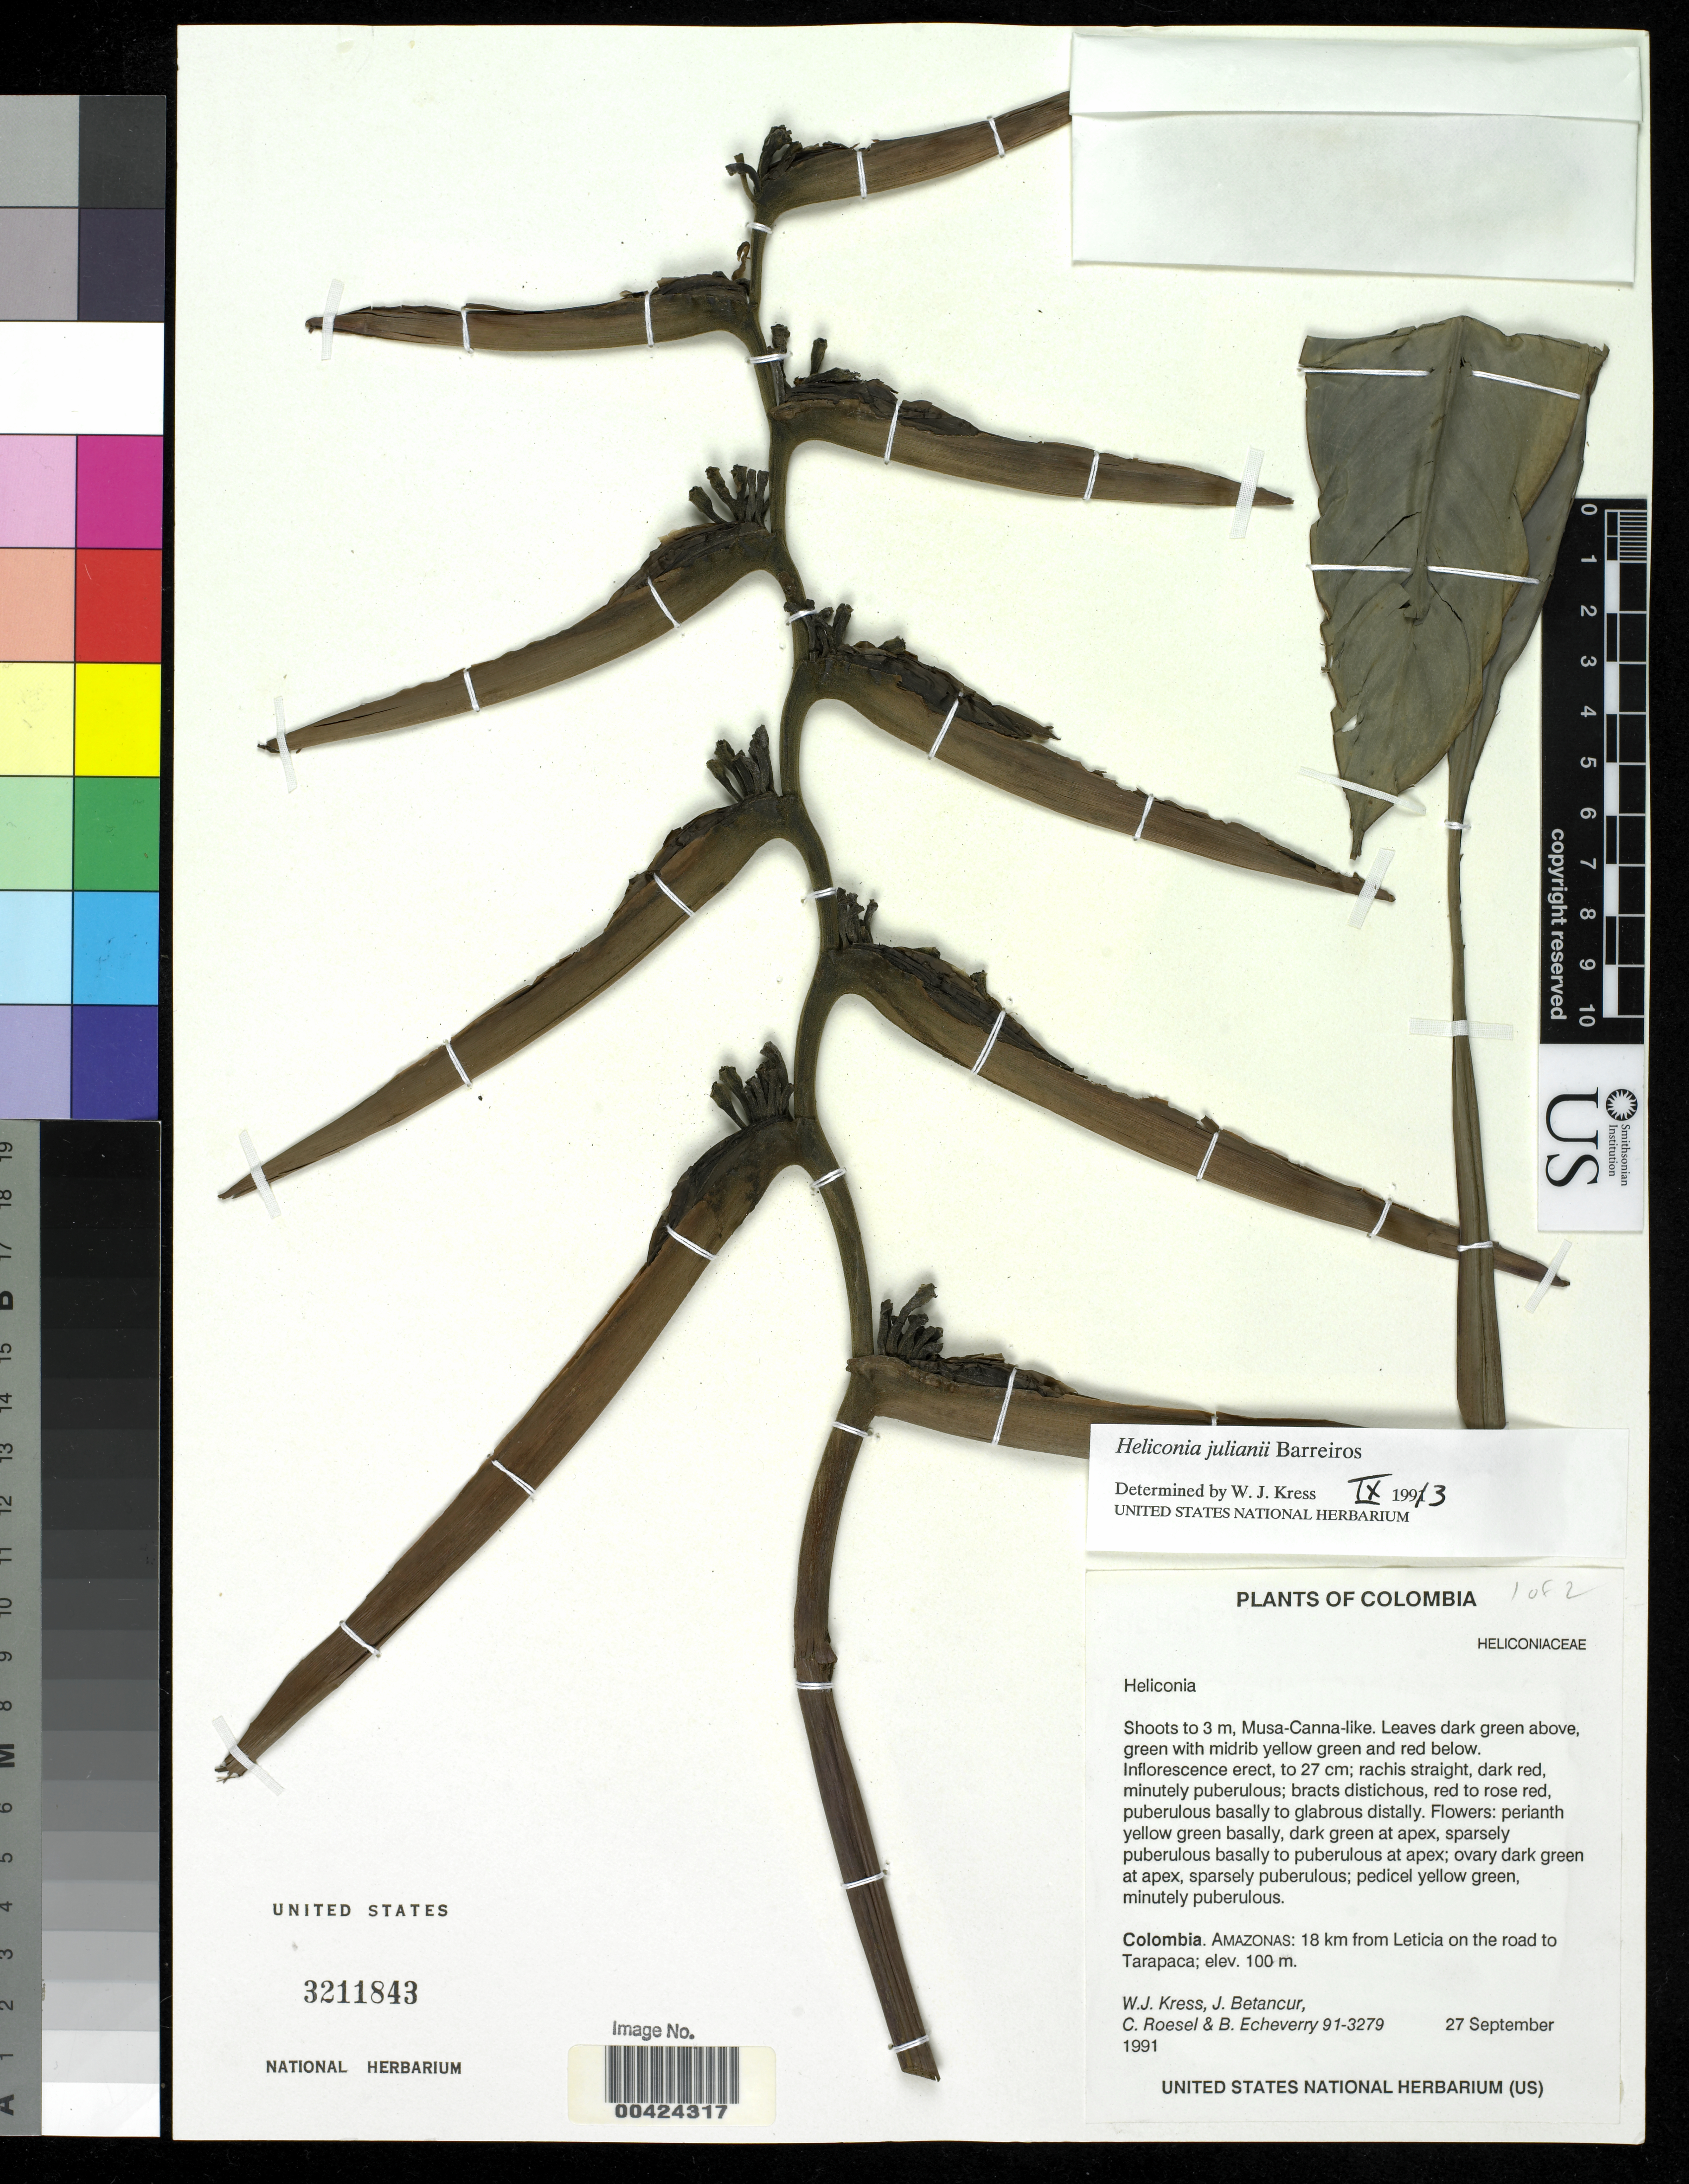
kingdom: Plantae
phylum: Tracheophyta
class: Liliopsida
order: Zingiberales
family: Heliconiaceae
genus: Heliconia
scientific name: Heliconia julianii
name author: Barreiros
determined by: Kress, W. J., (US), Smithsonian Institution - National Museum of Natural History (UNITED STATES)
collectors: W. J. Kress, J. C. Betancur, C. S. Roesel & B. Echeverry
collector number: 91-3279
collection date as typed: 27 Sep 1991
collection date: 1991-09-27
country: Colombia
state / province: Amazônas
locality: Leticia, 18 km from; on road to Tarapacá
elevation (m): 100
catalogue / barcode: US 3211843